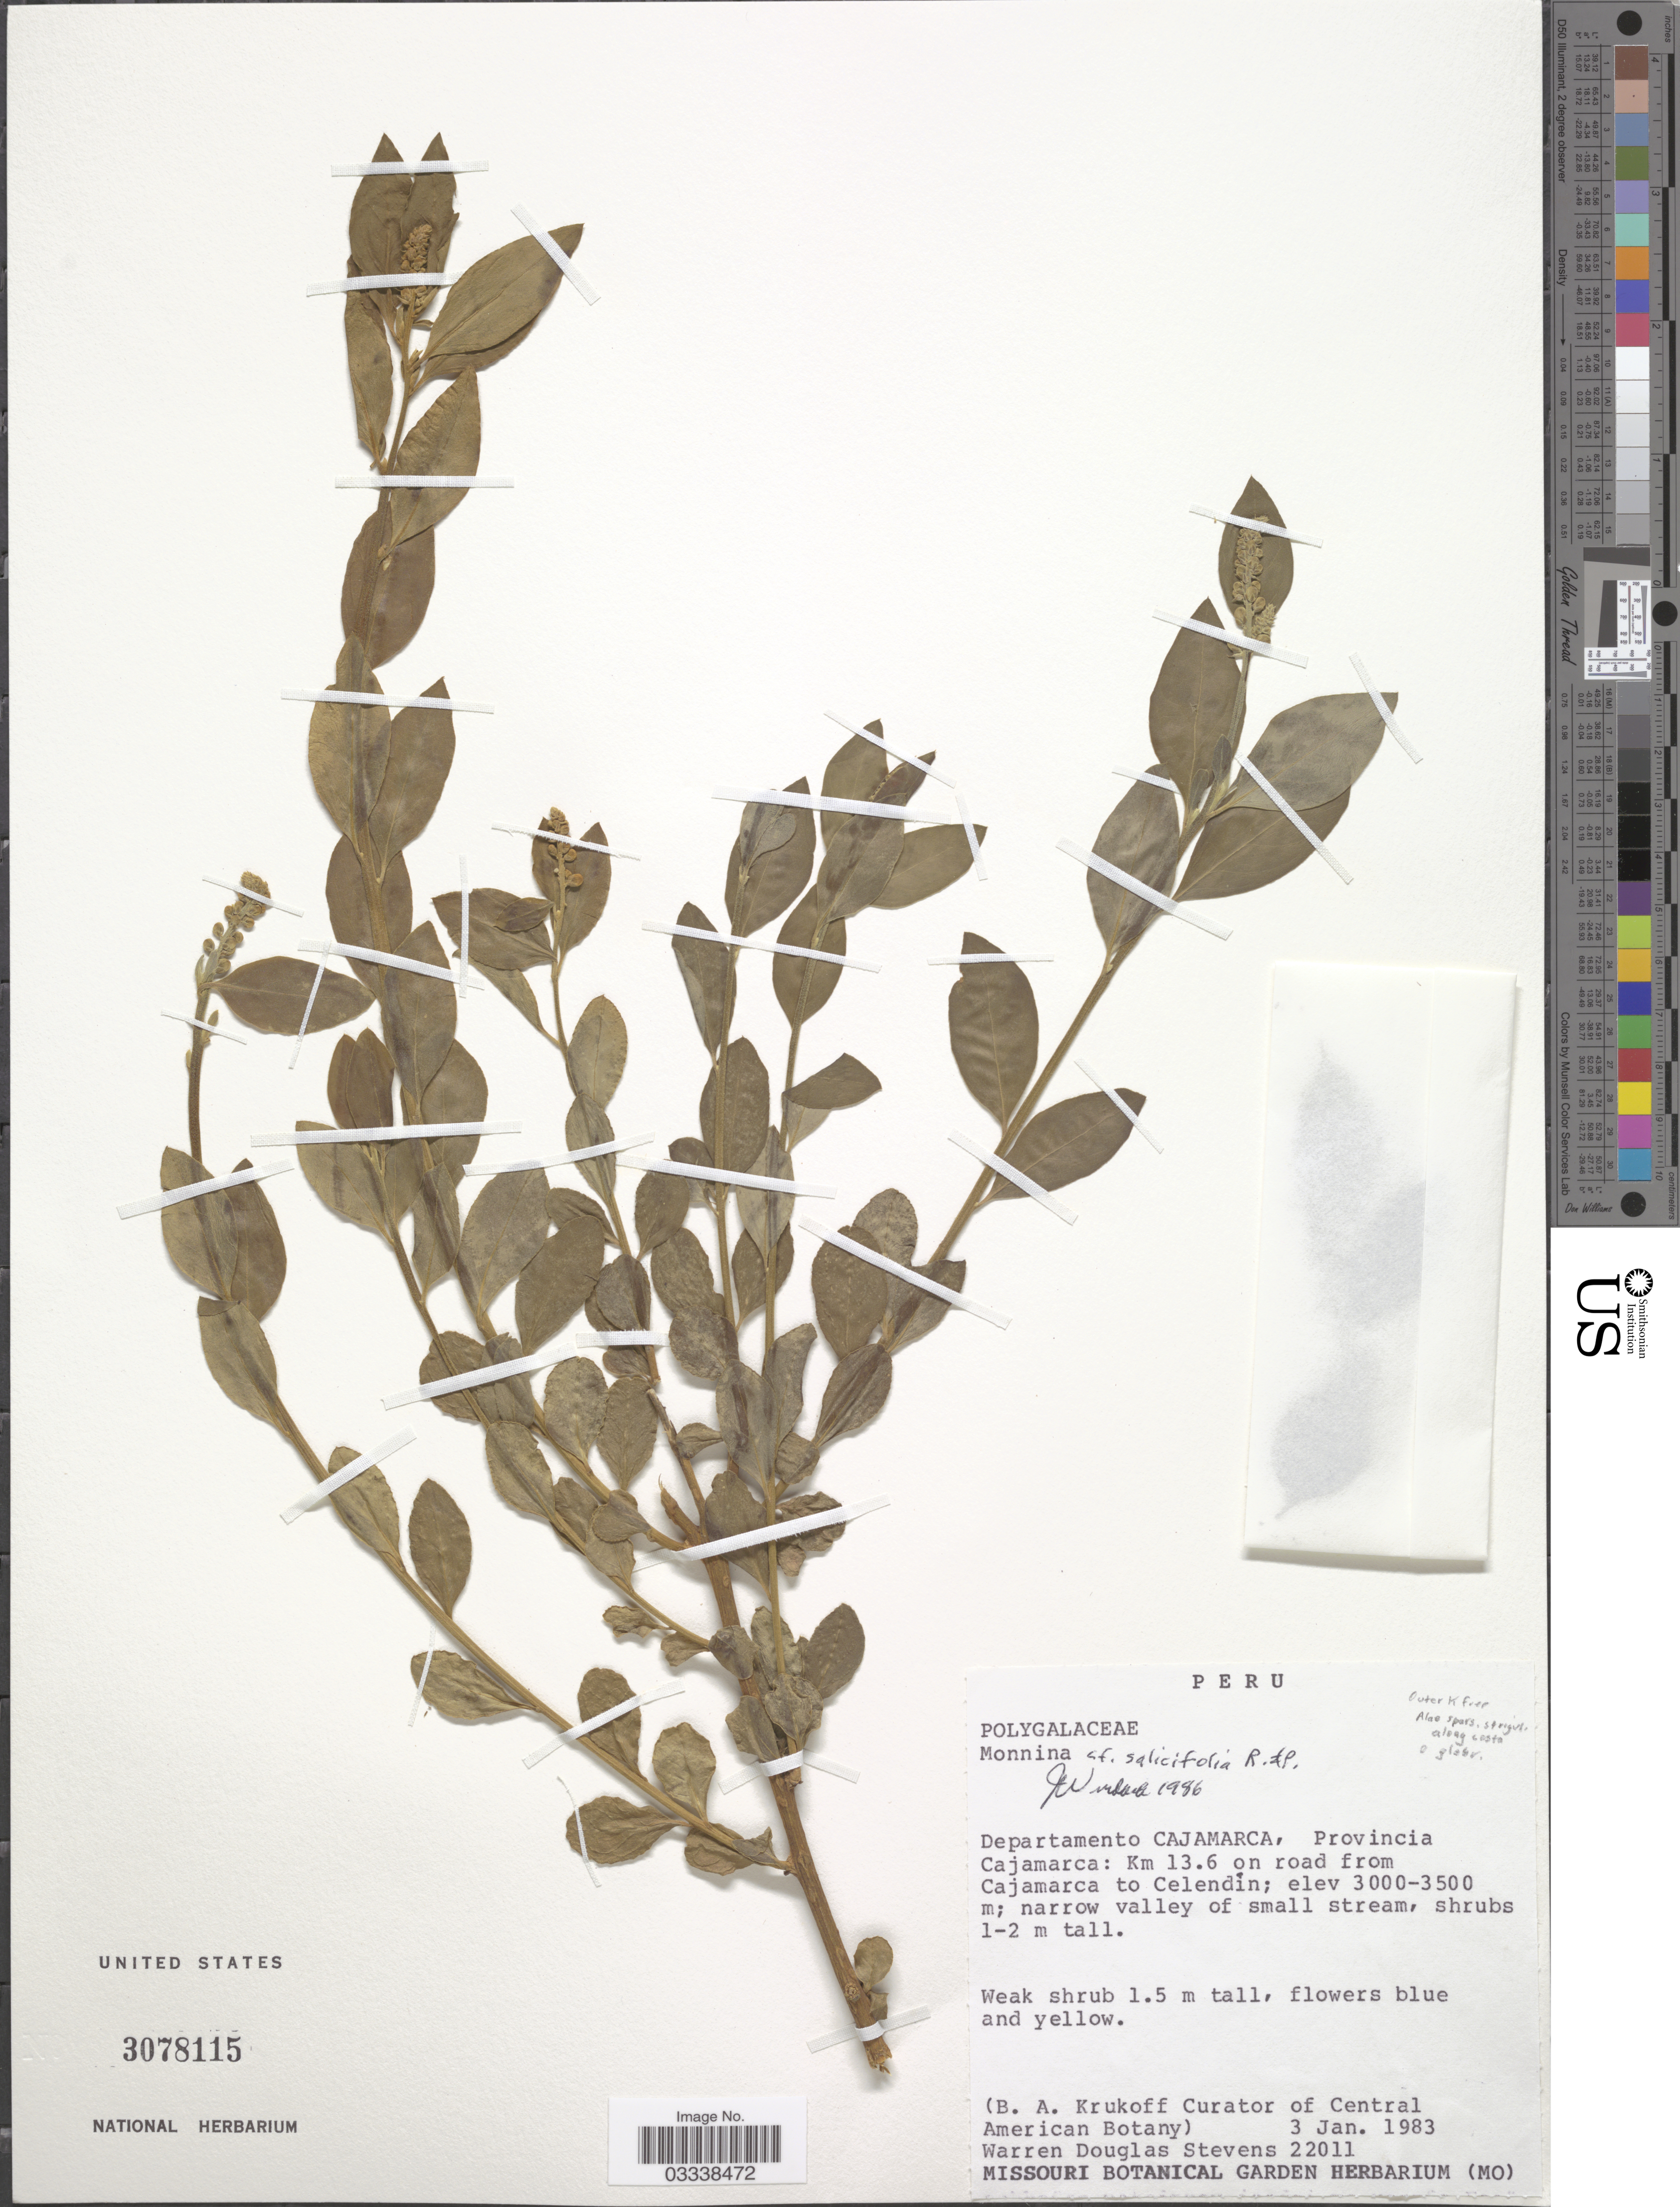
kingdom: Plantae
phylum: Tracheophyta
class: Magnoliopsida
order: Fabales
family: Polygalaceae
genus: Monnina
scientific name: Monnina salicifolia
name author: Ruiz & Pav.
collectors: W. D. Stevens & B. A. Krukoff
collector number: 22011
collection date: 1983-01-03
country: Peru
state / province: Cajamarca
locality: Departamento Cajamarca, Provincia Cajamarca: Km 13.6 on road from Cajamarca to Celendín.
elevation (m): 3000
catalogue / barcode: US 3078115